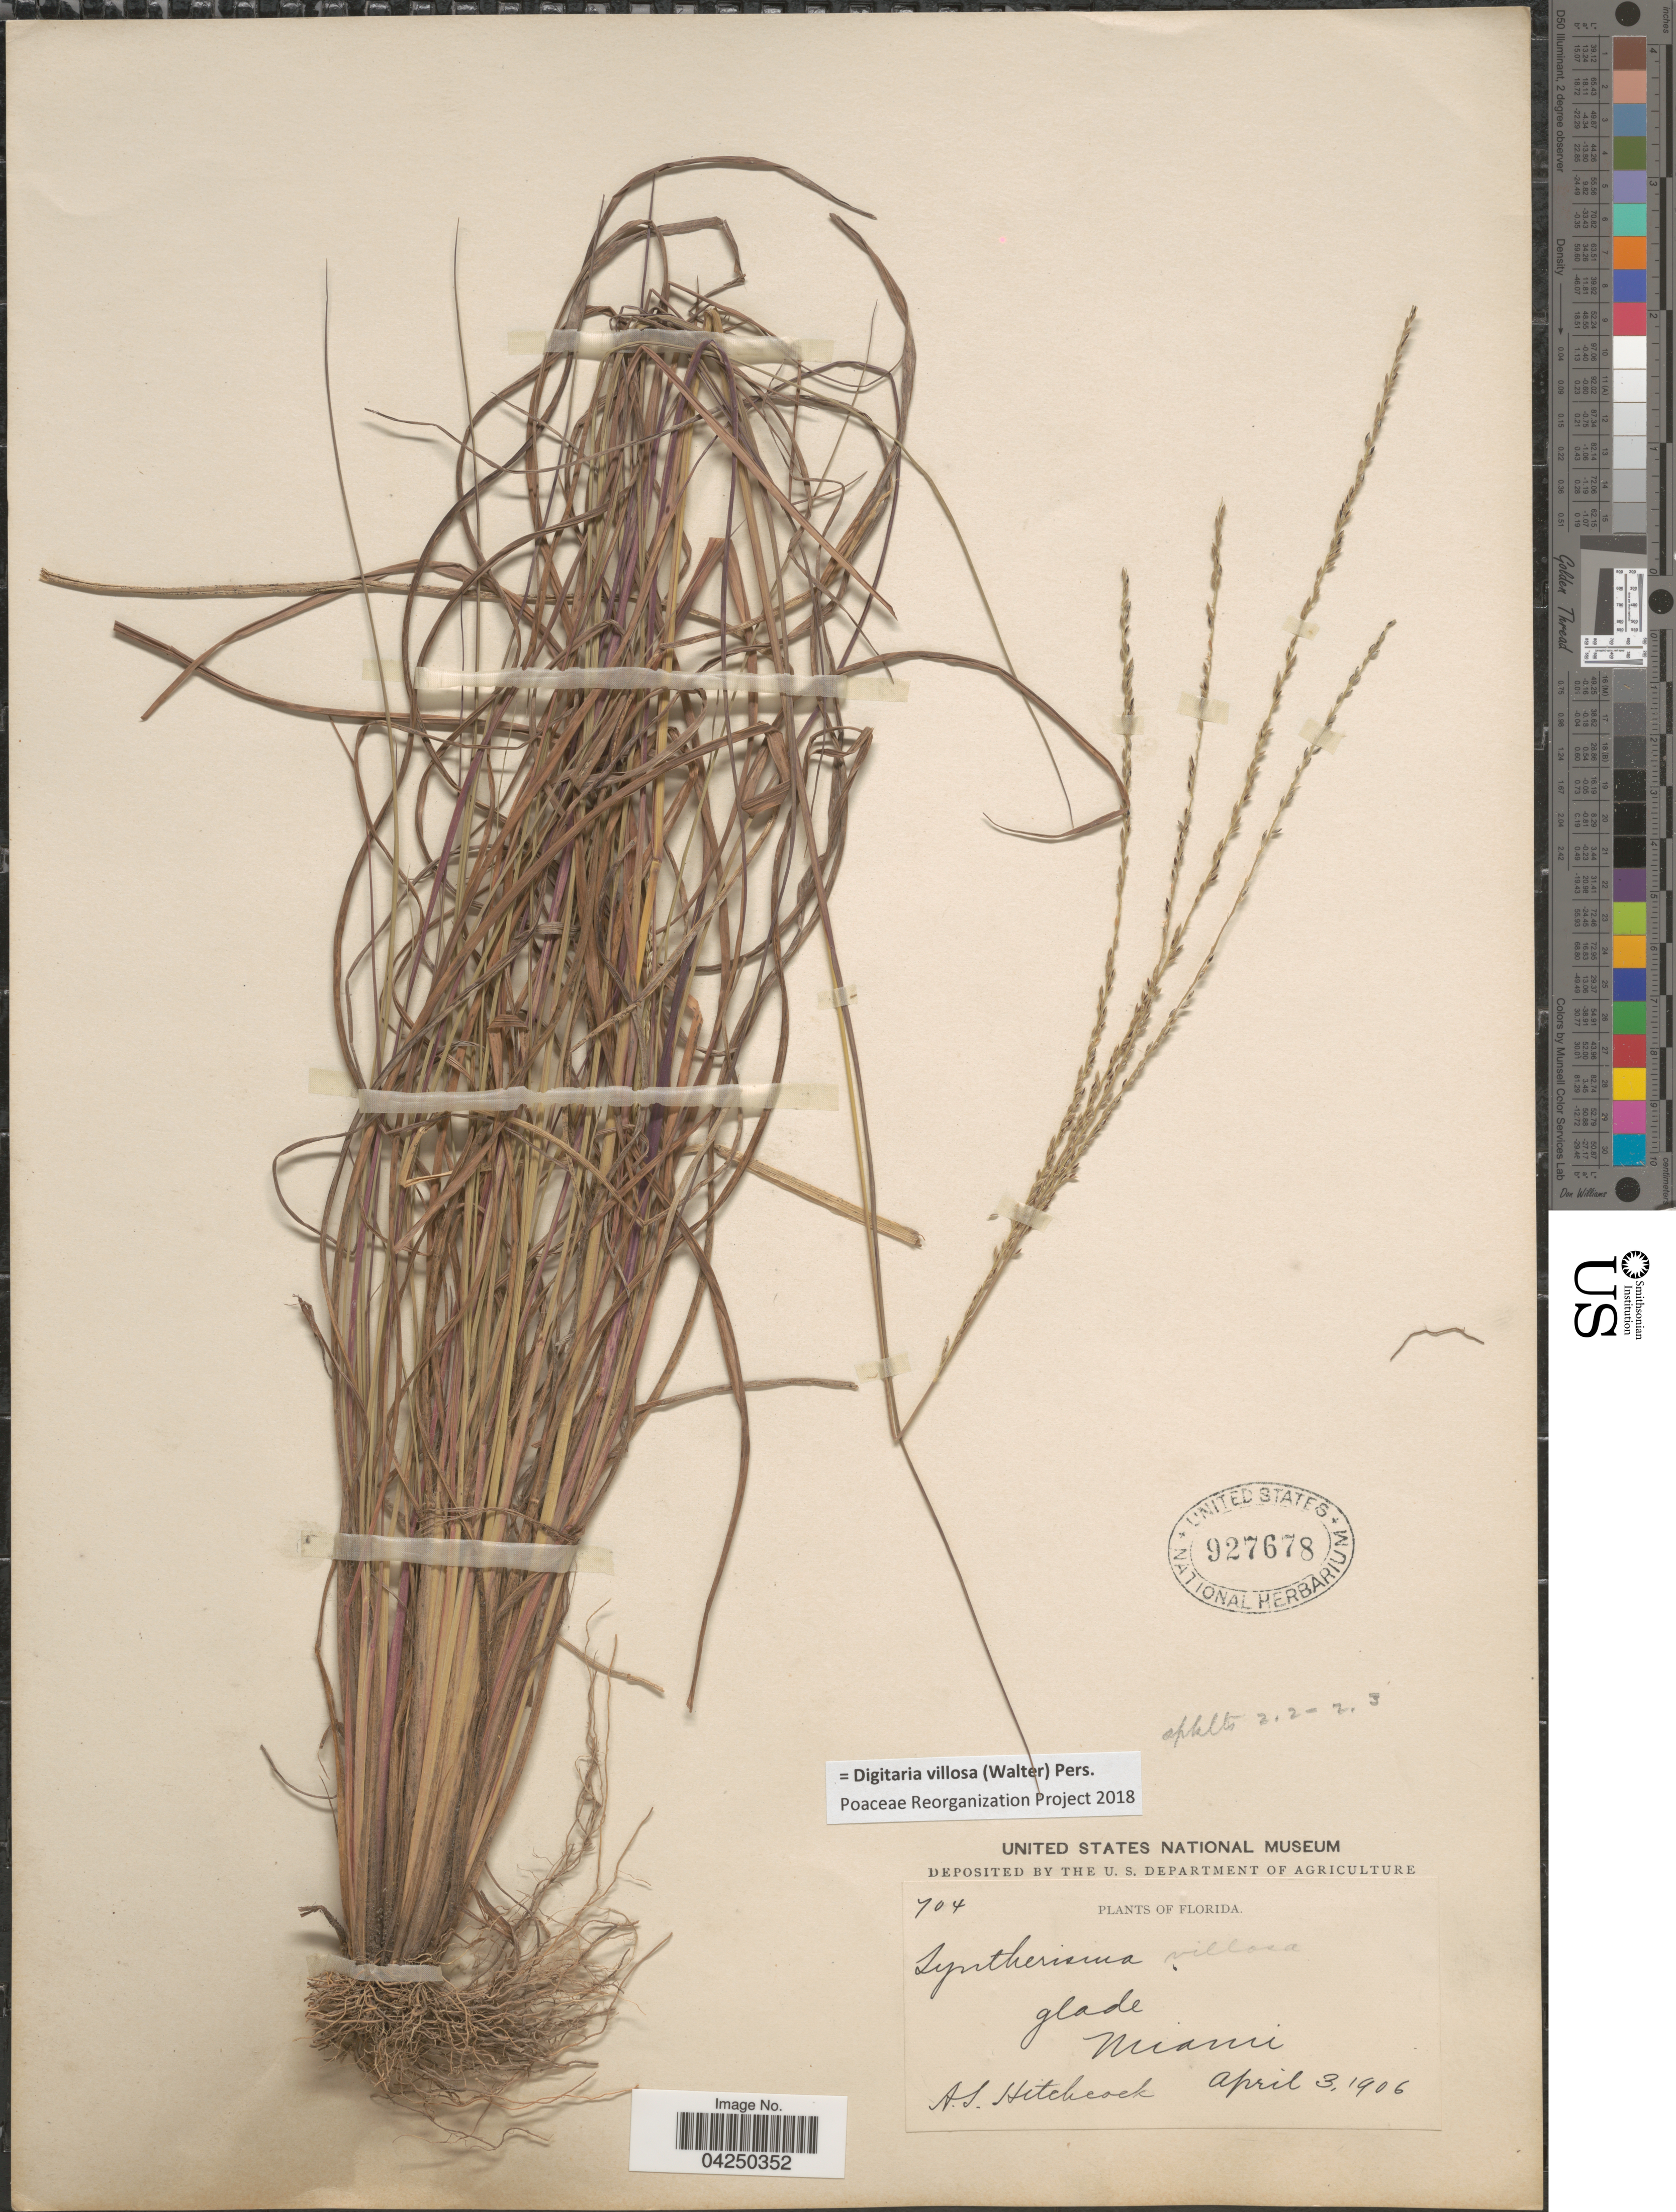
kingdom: Plantae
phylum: Tracheophyta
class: Liliopsida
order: Poales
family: Poaceae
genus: Digitaria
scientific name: Digitaria villosa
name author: (Walter) Pers.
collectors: A. S. Hitchcock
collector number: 704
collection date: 1906-04-03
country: United States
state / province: Florida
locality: Glade Miami.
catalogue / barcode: US 927678